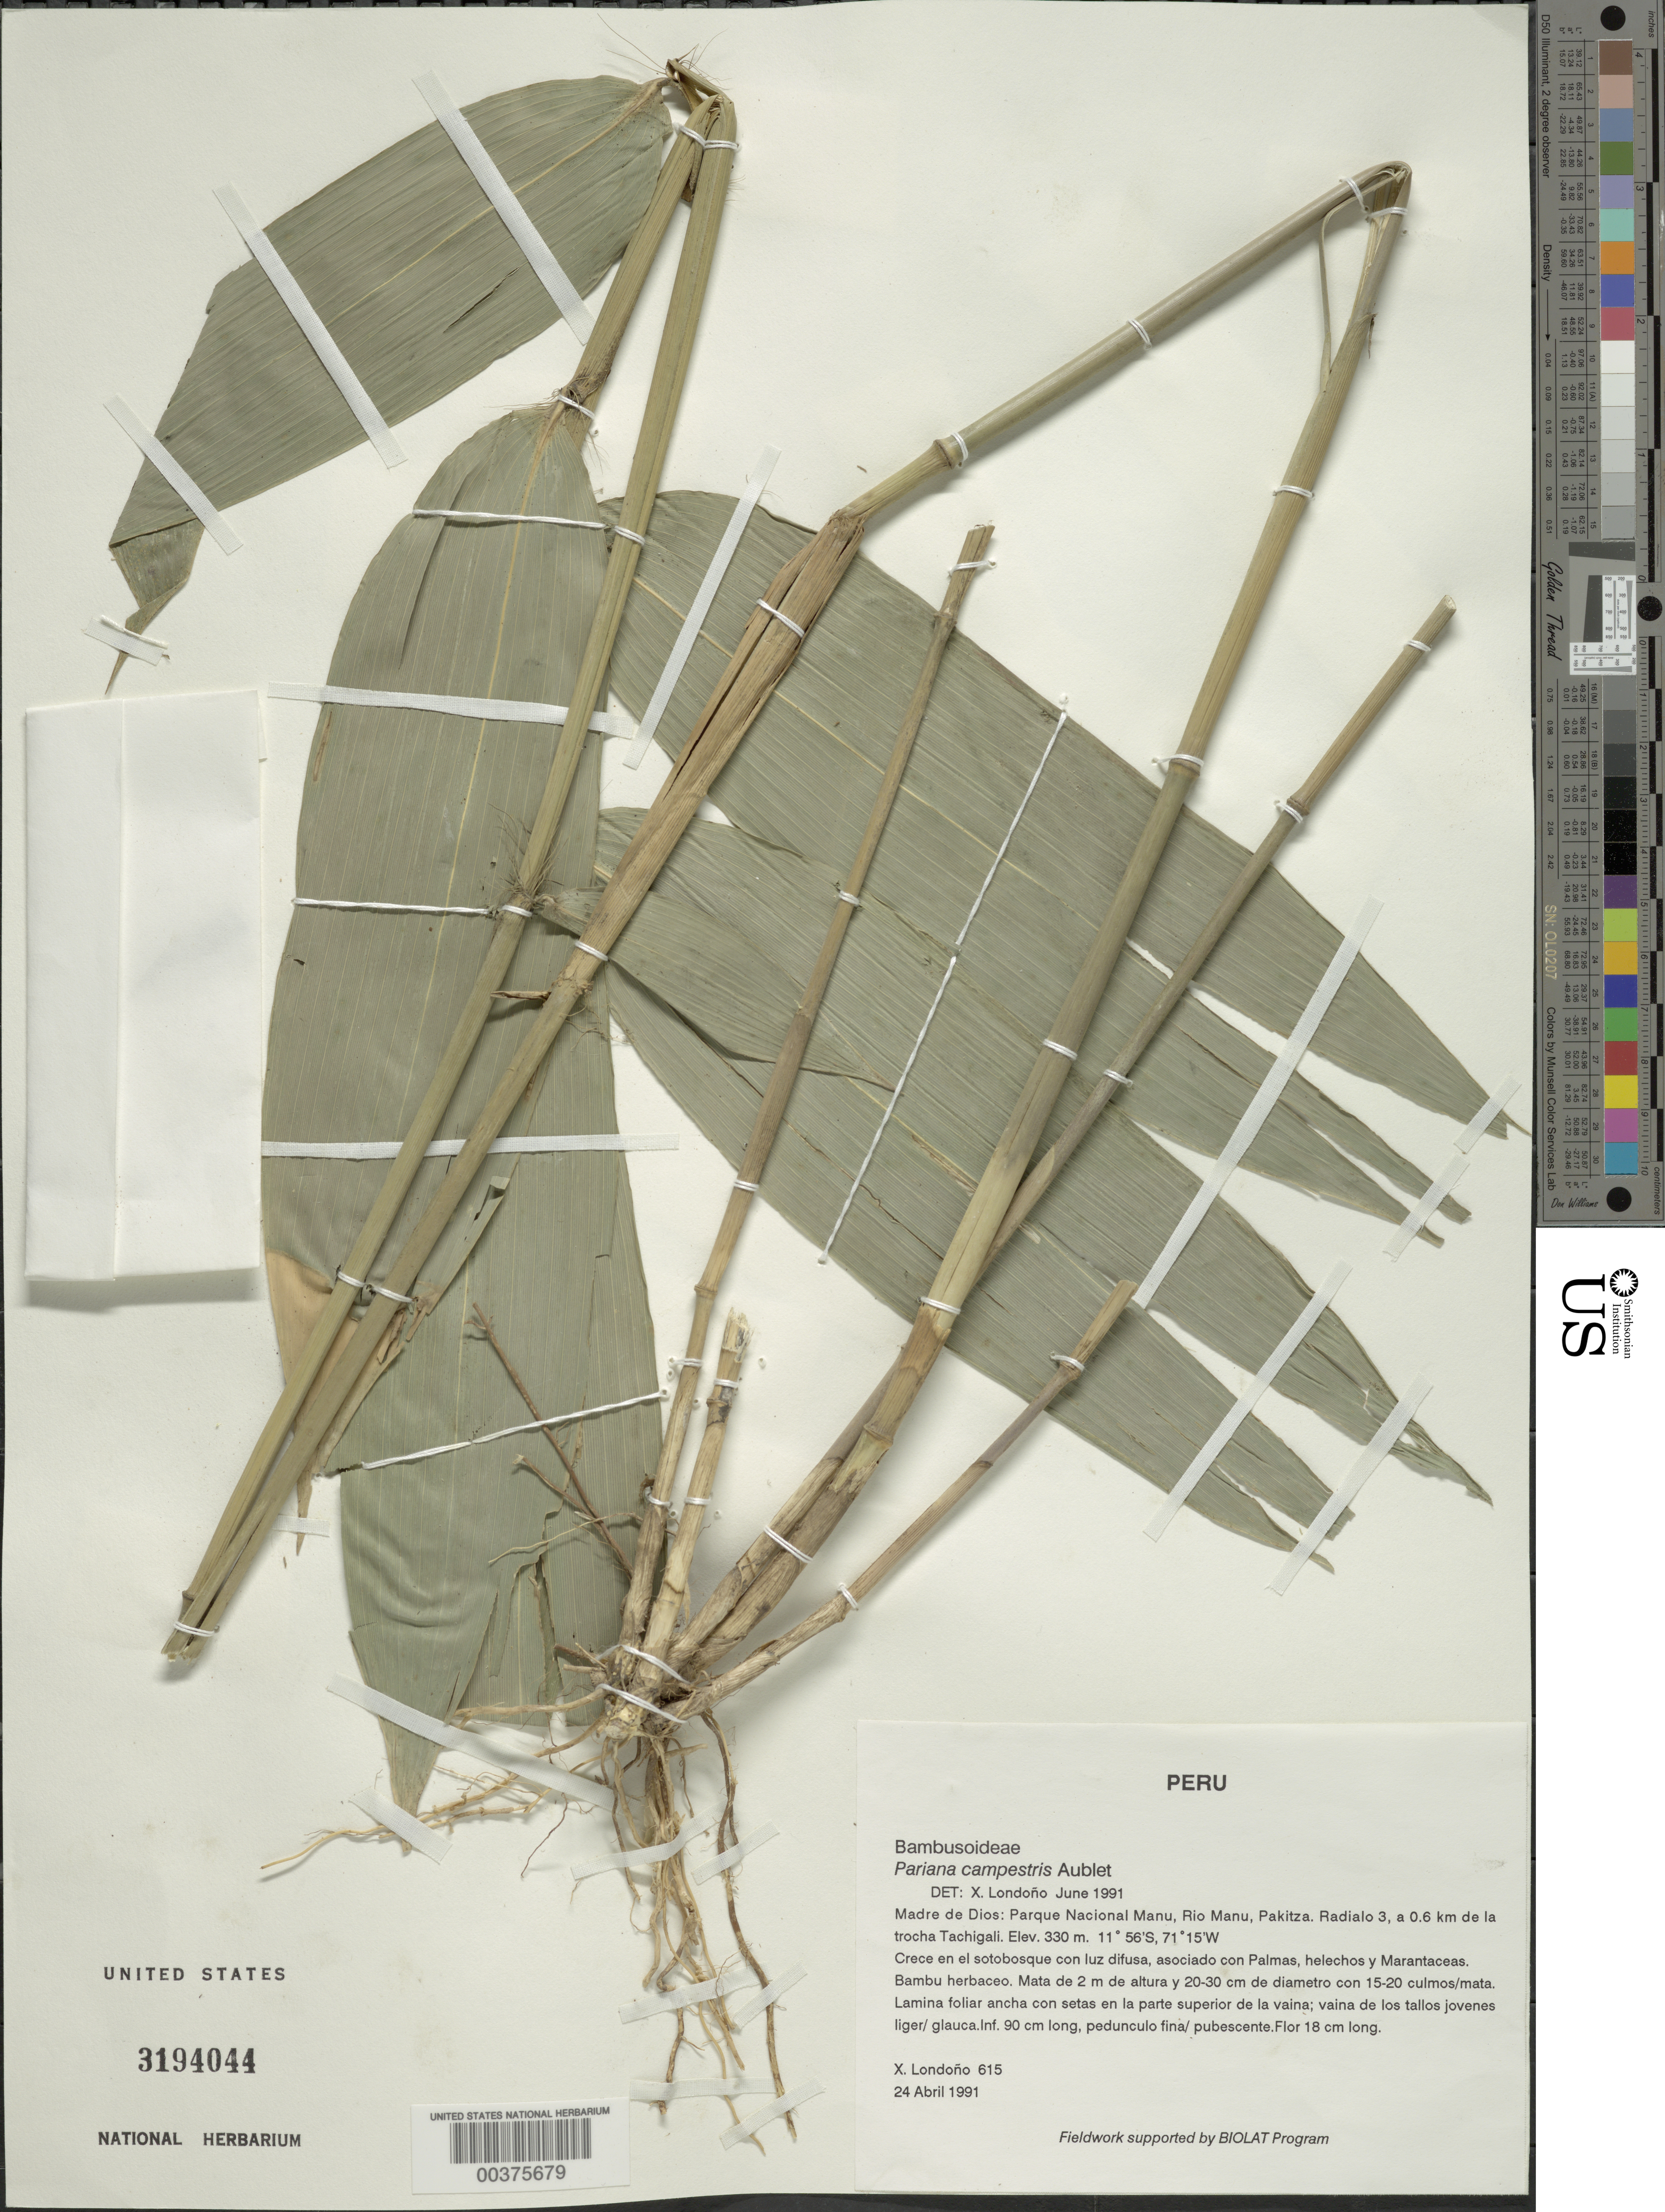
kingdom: Plantae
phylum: Tracheophyta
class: Liliopsida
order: Poales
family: Poaceae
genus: Pariana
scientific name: Pariana campestris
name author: Aubl.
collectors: X. Londoño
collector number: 615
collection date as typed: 24 Apr 1991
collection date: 1991-04-24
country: Peru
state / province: Madre de Dios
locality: Parque nacional manu, rio manu, pakitza; radialo 3, a 0.6 km de la trocha tachigali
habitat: El sotobosque con luz diffusa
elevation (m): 330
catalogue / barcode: US 3194044